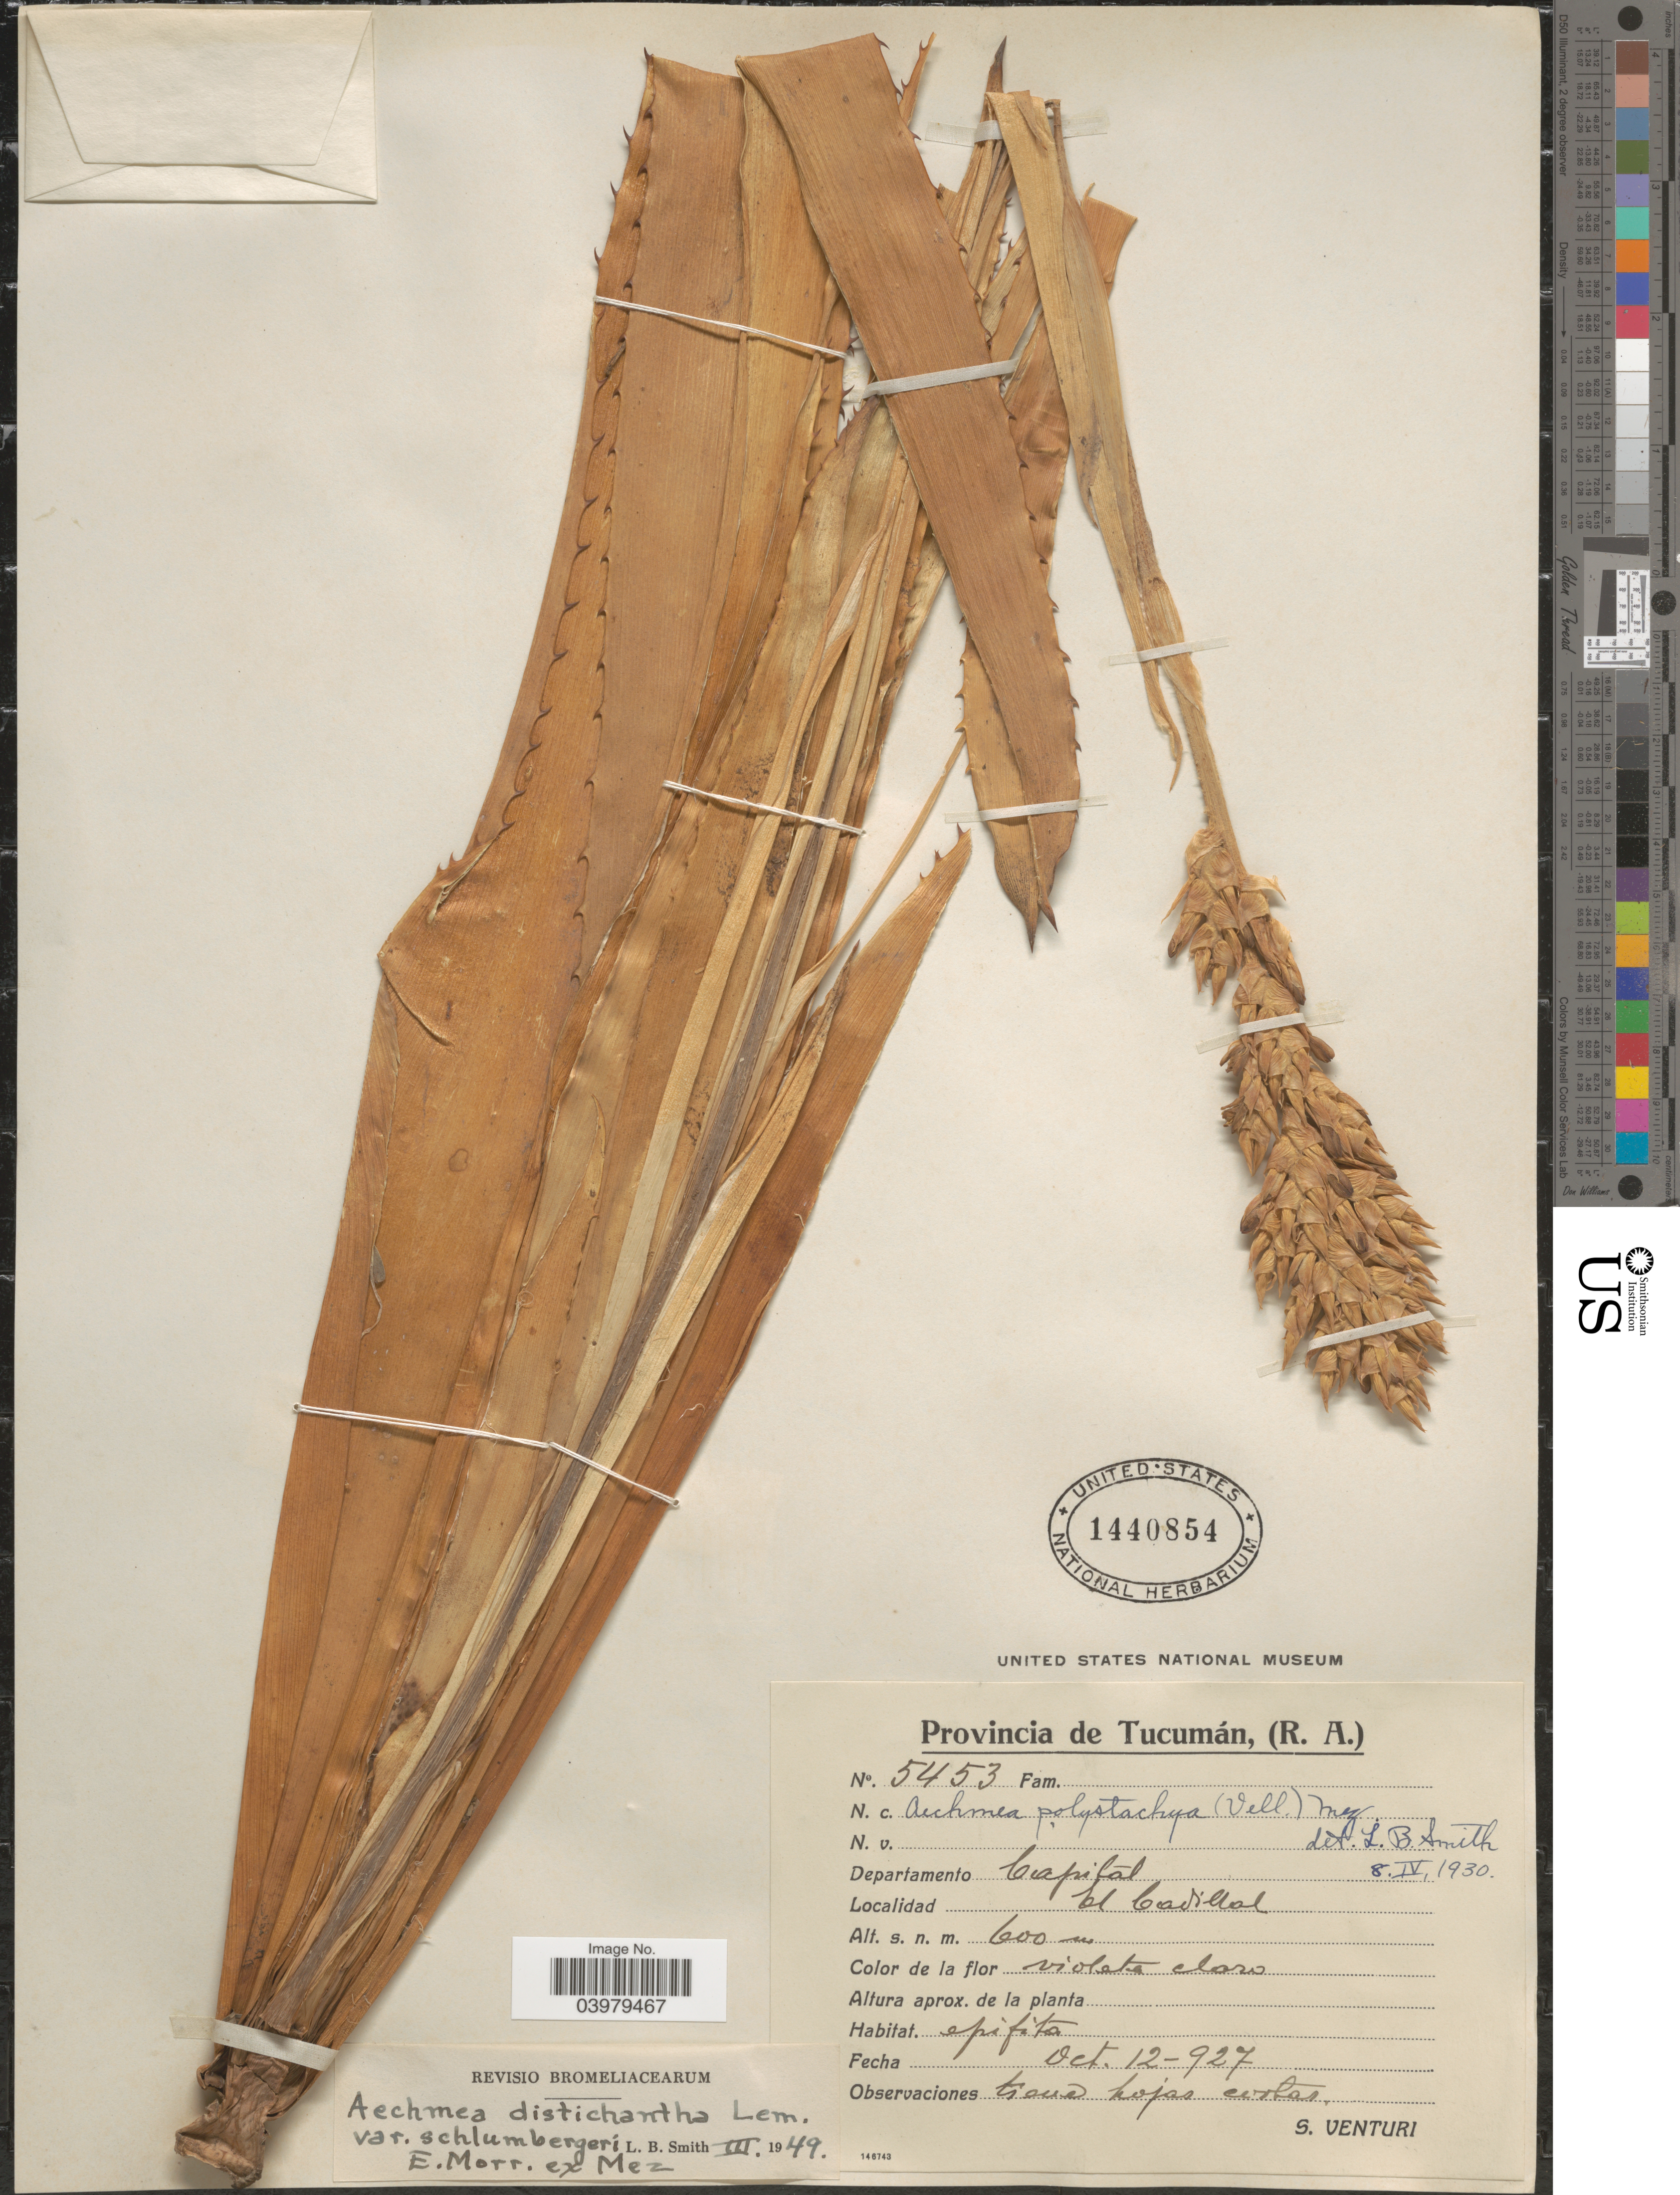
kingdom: Plantae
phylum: Tracheophyta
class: Liliopsida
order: Poales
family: Bromeliaceae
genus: Aechmea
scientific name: Aechmea distichantha var. schlumbergeri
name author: É. Morren ex Mez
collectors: S. Venturi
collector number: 5453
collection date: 1927-10-12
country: Argentina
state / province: Tucuman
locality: Departamento Capital. El Cadillal.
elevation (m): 600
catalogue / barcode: US 1440854